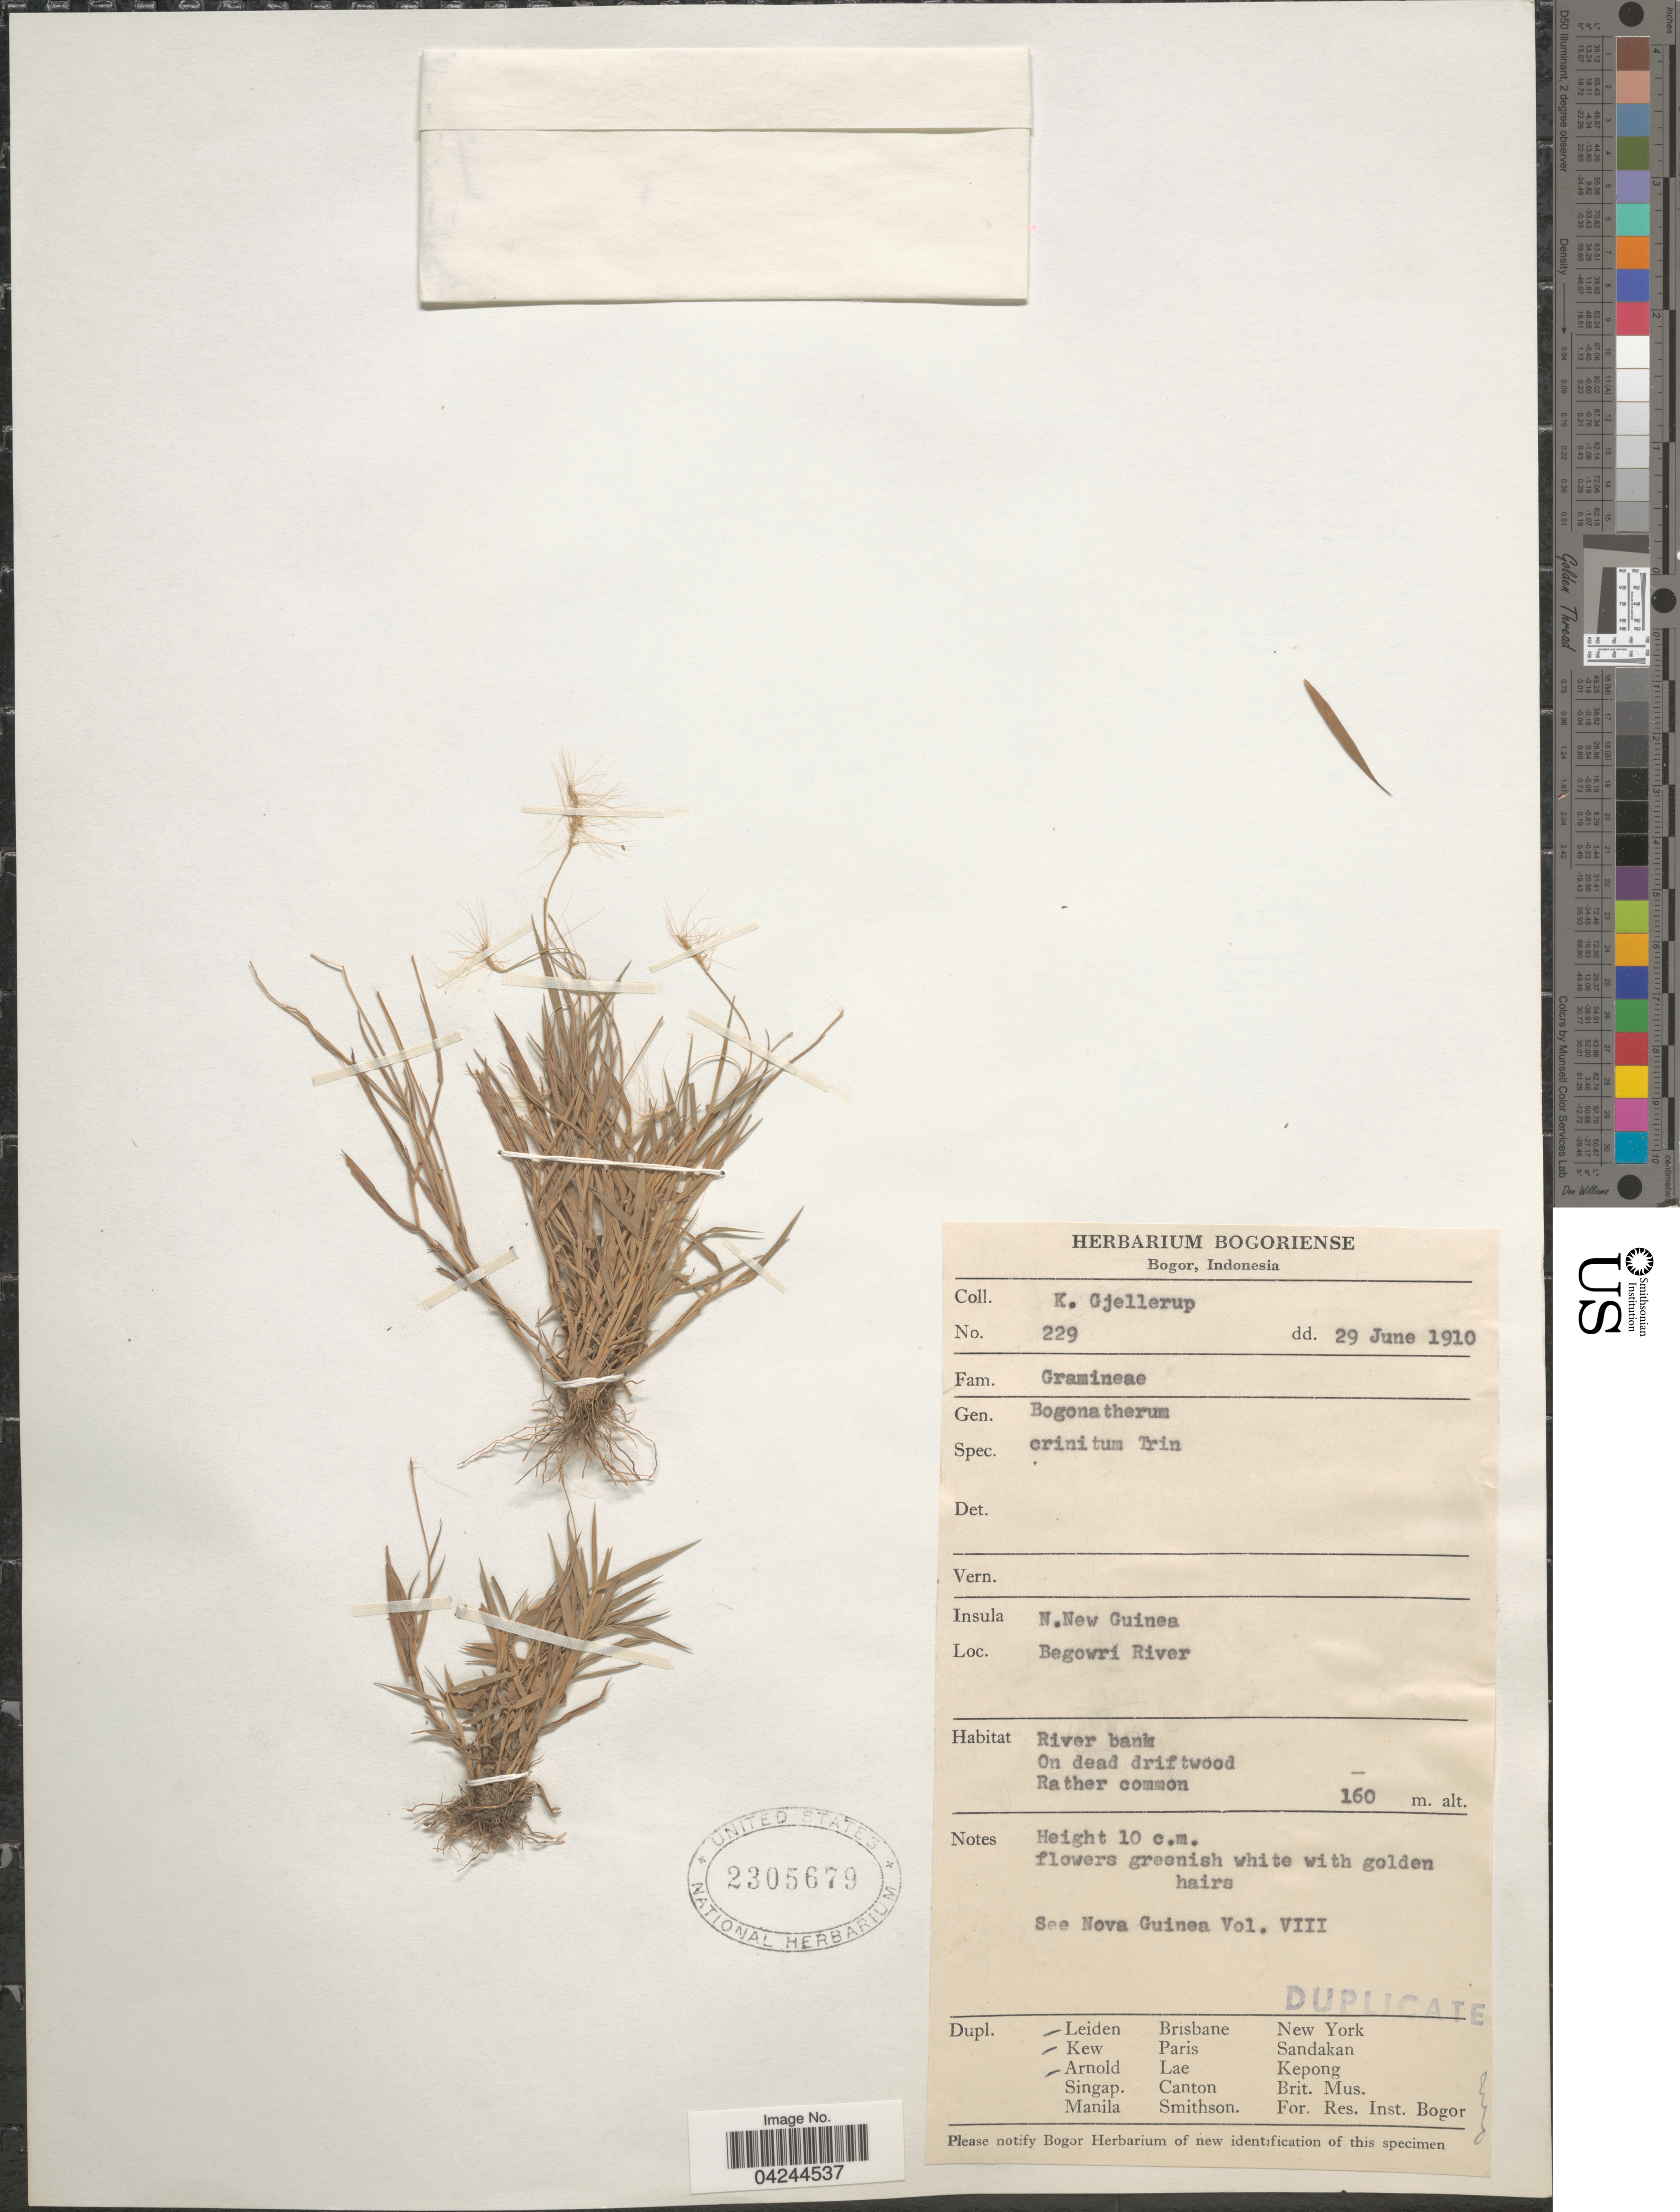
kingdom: Plantae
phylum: Tracheophyta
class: Liliopsida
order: Poales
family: Poaceae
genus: Pogonatherum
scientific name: Pogonatherum crinitum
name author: (Thunb.) Kunth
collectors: K. Gjellerup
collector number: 229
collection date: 1910-06-29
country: Indonesia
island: New Guinea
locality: Insula N. New Guinea. Begowri River. River bank. On dead driftwood.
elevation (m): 160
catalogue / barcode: US 2305679